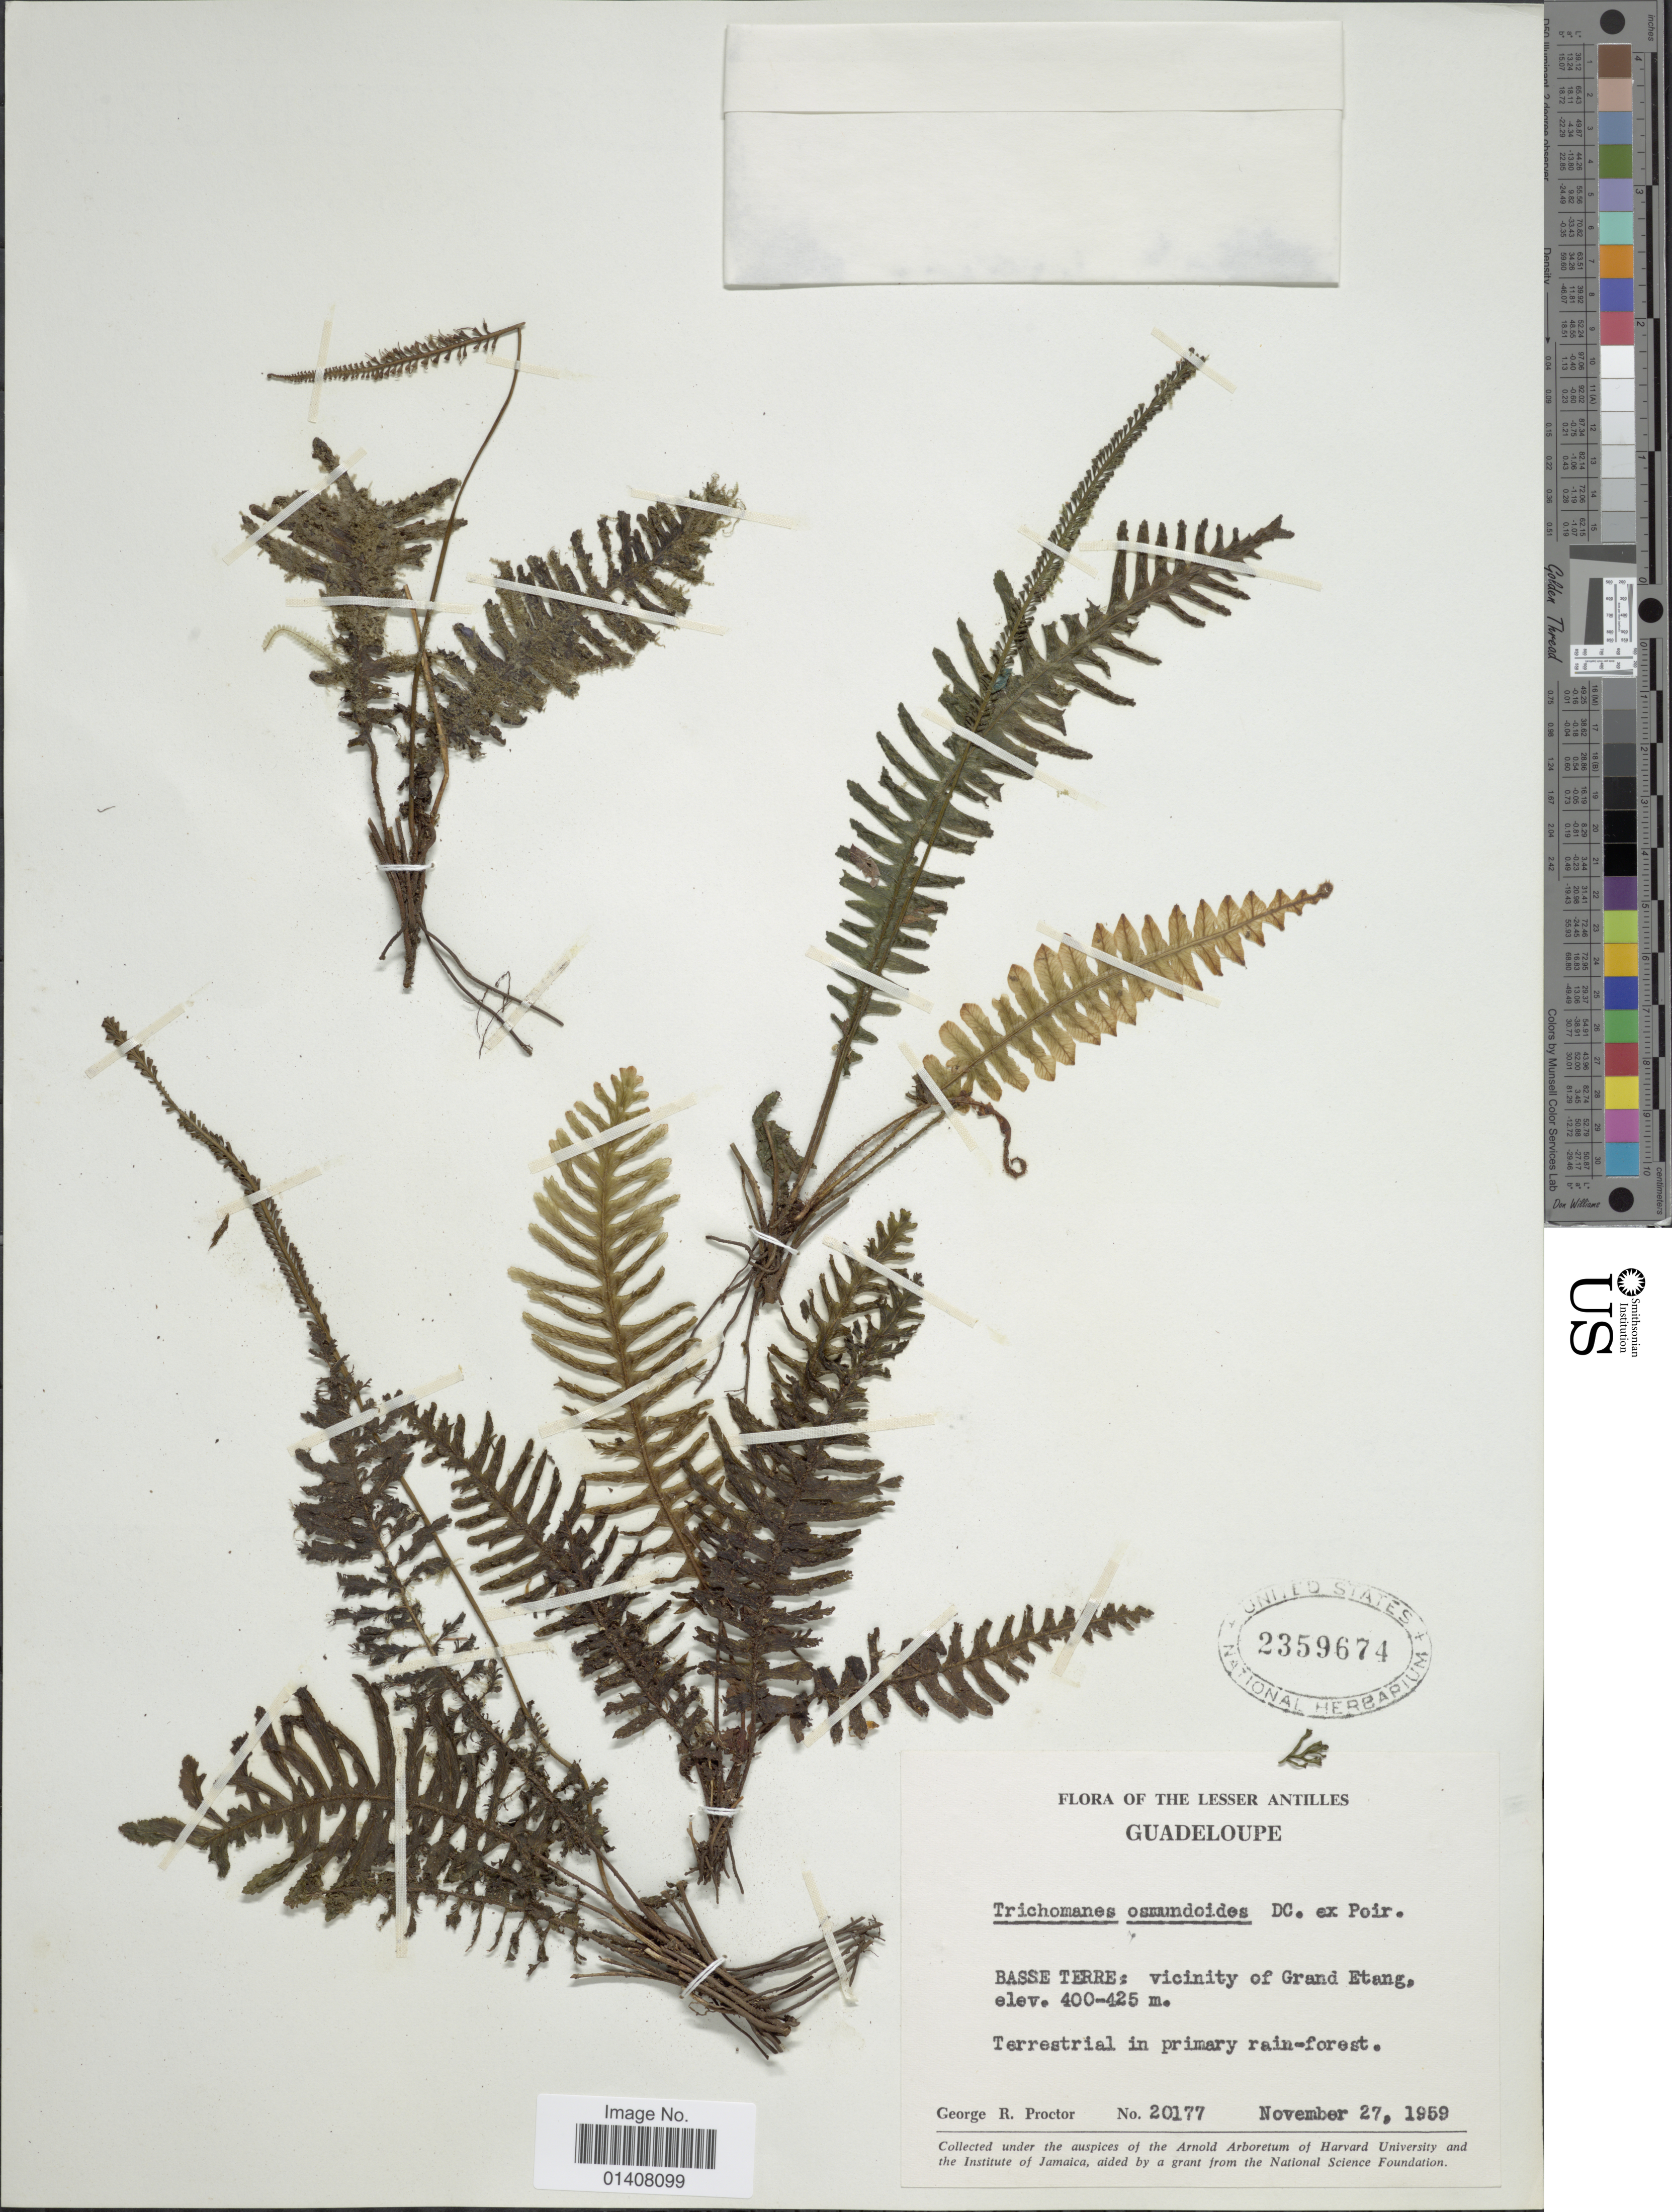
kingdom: Plantae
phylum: Tracheophyta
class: Polypodiopsida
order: Hymenophyllales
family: Hymenophyllaceae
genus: Trichomanes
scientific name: Trichomanes osmundoides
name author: DC. ex Poir.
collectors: G. R. Proctor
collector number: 20177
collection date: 1959-11-27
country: Guadeloupe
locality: Lesser Antilles, Guadeloupe, Basse Terre: Vicinity of Grand Etang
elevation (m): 400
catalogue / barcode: US 2359674